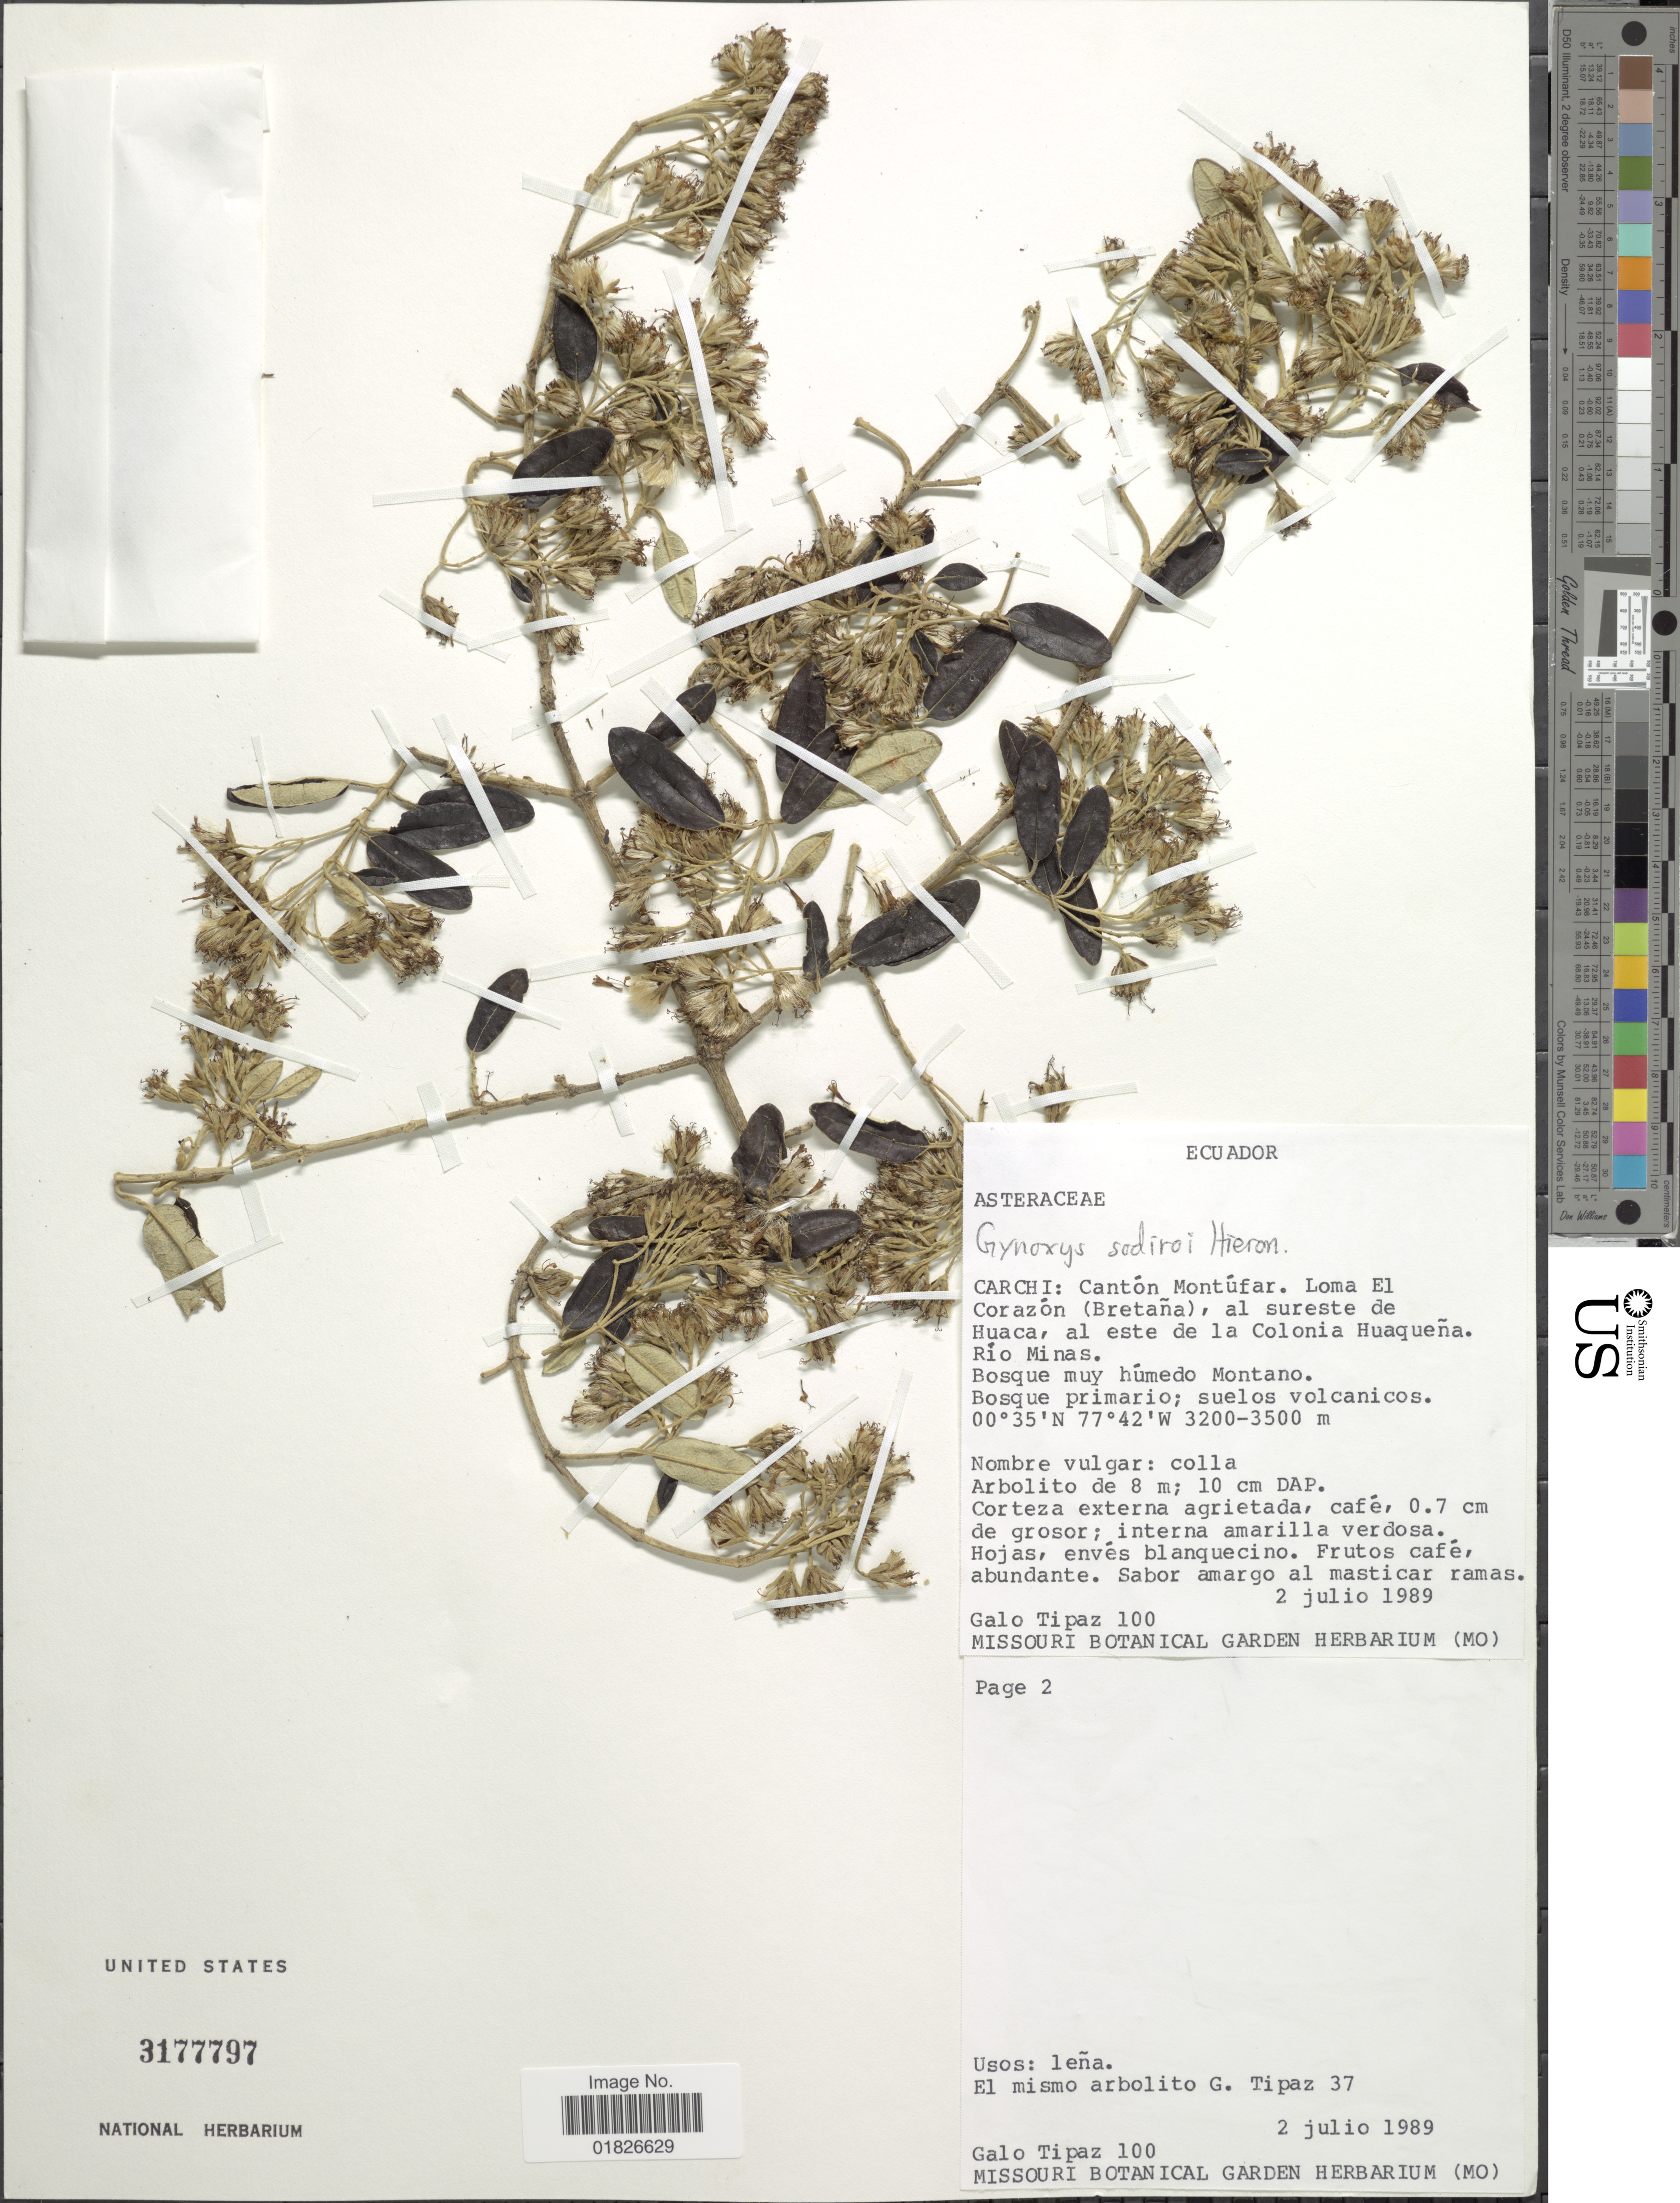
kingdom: Plantae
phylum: Tracheophyta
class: Magnoliopsida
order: Asterales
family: Asteraceae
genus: Gynoxys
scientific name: Gynoxys sodiroi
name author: Hieron.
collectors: G. Tipaz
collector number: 100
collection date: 1989-07-02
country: Ecuador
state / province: Carchi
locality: Canton Montufar, Loma El Corazon (Bretana), al sureste de Huaca, el este de la Colonia Huaquena, Rio Minas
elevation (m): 3200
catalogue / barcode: US 3177797